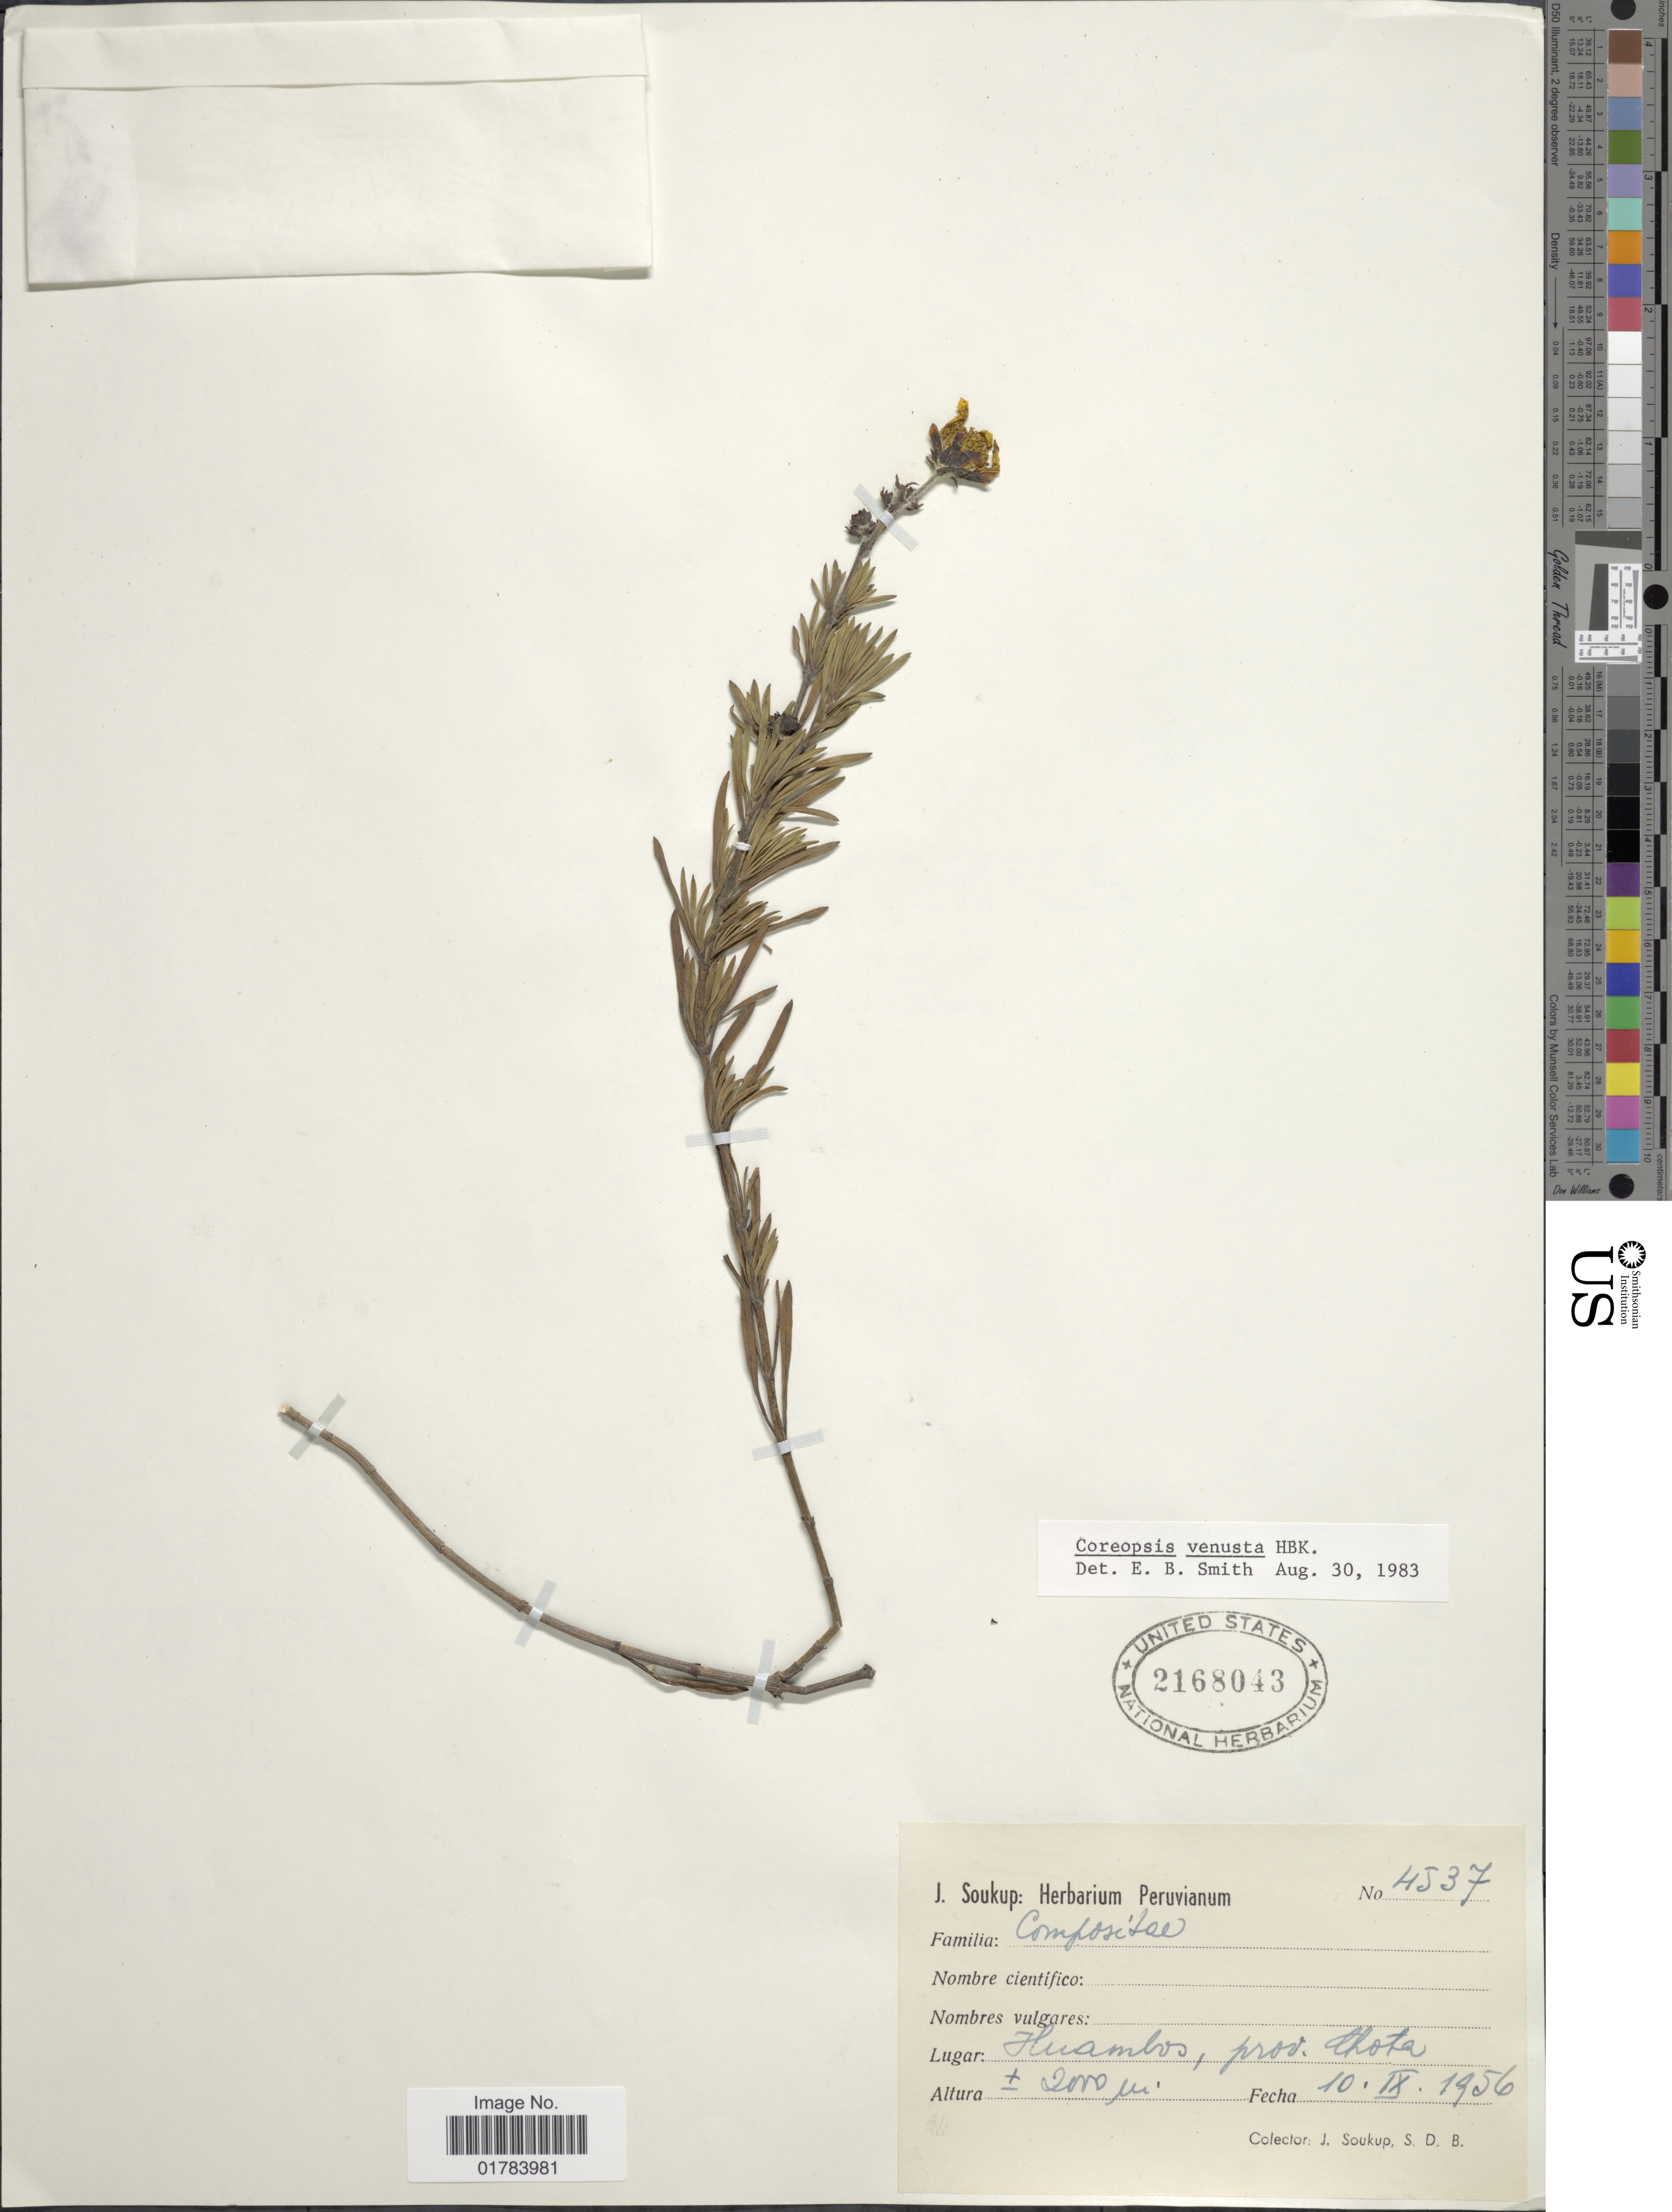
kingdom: Plantae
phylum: Tracheophyta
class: Magnoliopsida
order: Asterales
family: Asteraceae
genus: Coreopsis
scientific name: Coreopsis venusta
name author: Kunth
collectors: J. Soukup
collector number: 4537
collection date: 1956-09-10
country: Peru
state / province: Cajamarca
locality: Huambos, Prov. Chota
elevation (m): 2000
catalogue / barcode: US 2168043